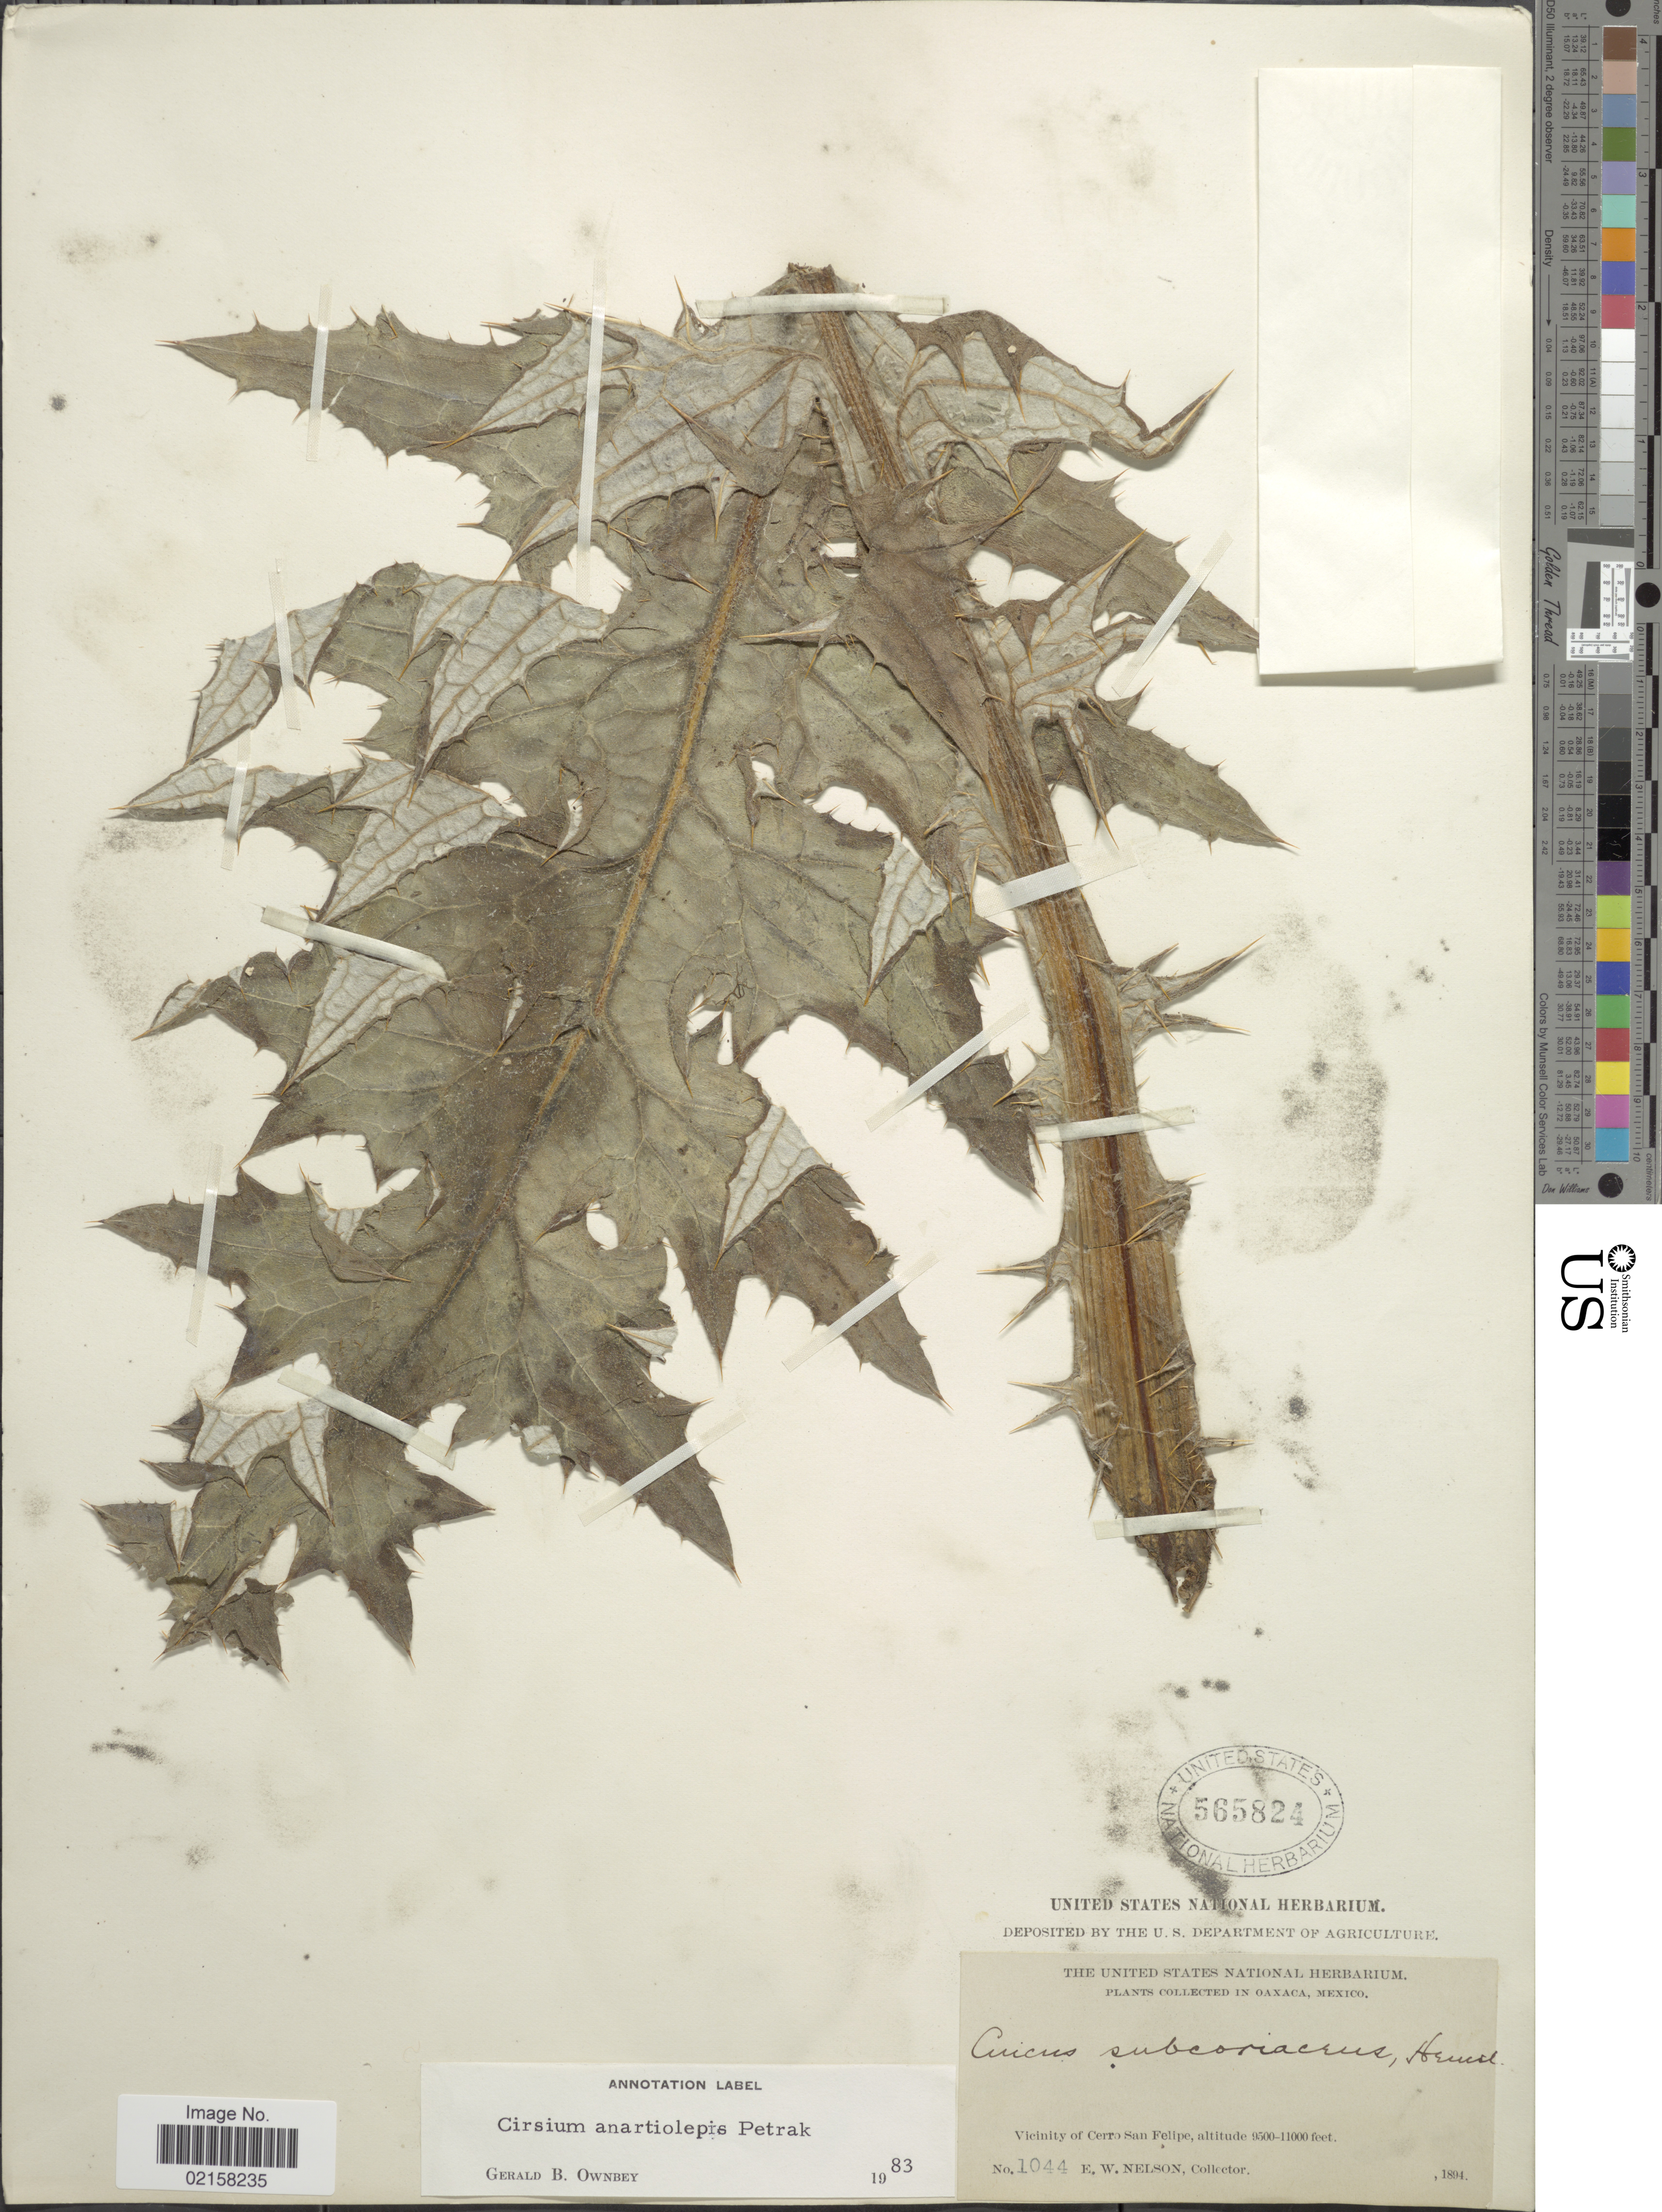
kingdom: Plantae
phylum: Tracheophyta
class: Magnoliopsida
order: Asterales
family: Asteraceae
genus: Cirsium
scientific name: Cirsium anartiolepis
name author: Petr.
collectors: E. W. Nelson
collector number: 1044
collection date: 1894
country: Mexico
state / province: Oaxaca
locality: Vicinity of Cerro San Felipe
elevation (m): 2896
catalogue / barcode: US 565824